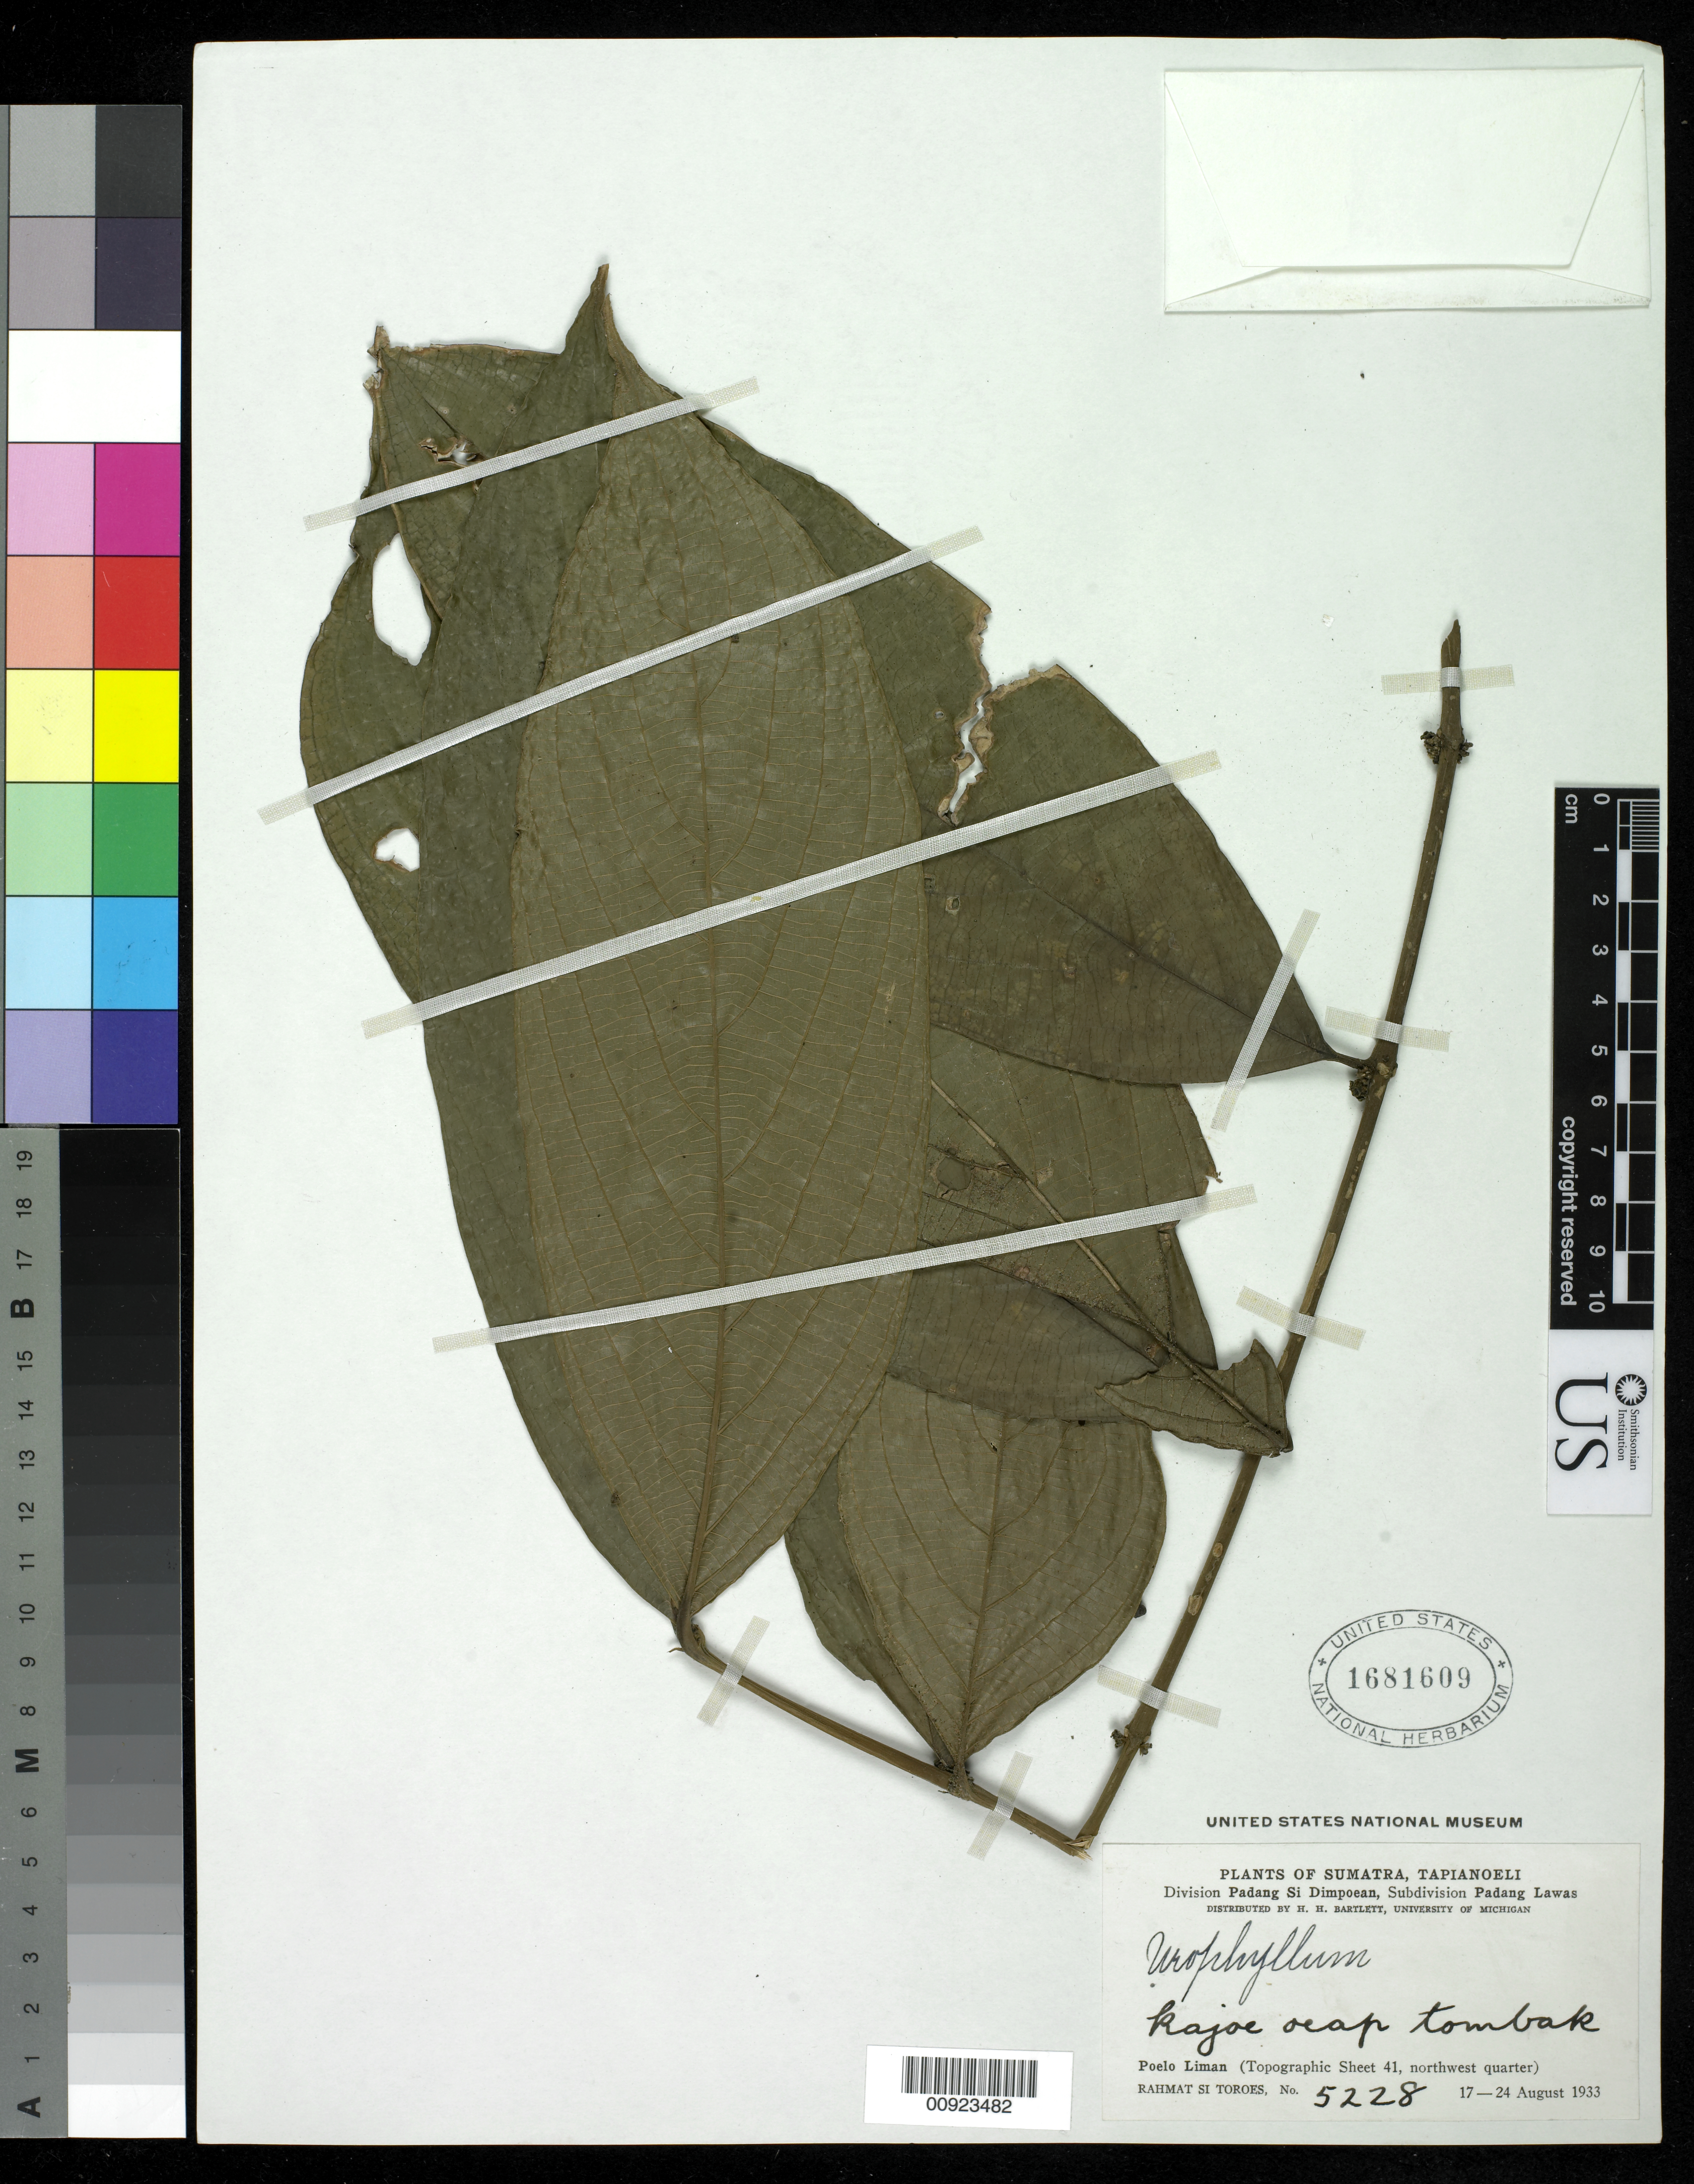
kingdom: Plantae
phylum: Tracheophyta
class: Magnoliopsida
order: Gentianales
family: Rubiaceae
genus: Urophyllum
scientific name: Urophyllum sp.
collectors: Rahmat Si Boeea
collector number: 5228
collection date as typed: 17 Aug 1933 to 24 Aug 1933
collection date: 1933-08-17/1933-08-24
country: Indonesia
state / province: Sumatra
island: Sumatra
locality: Poelo Liman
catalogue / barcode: US 1681609